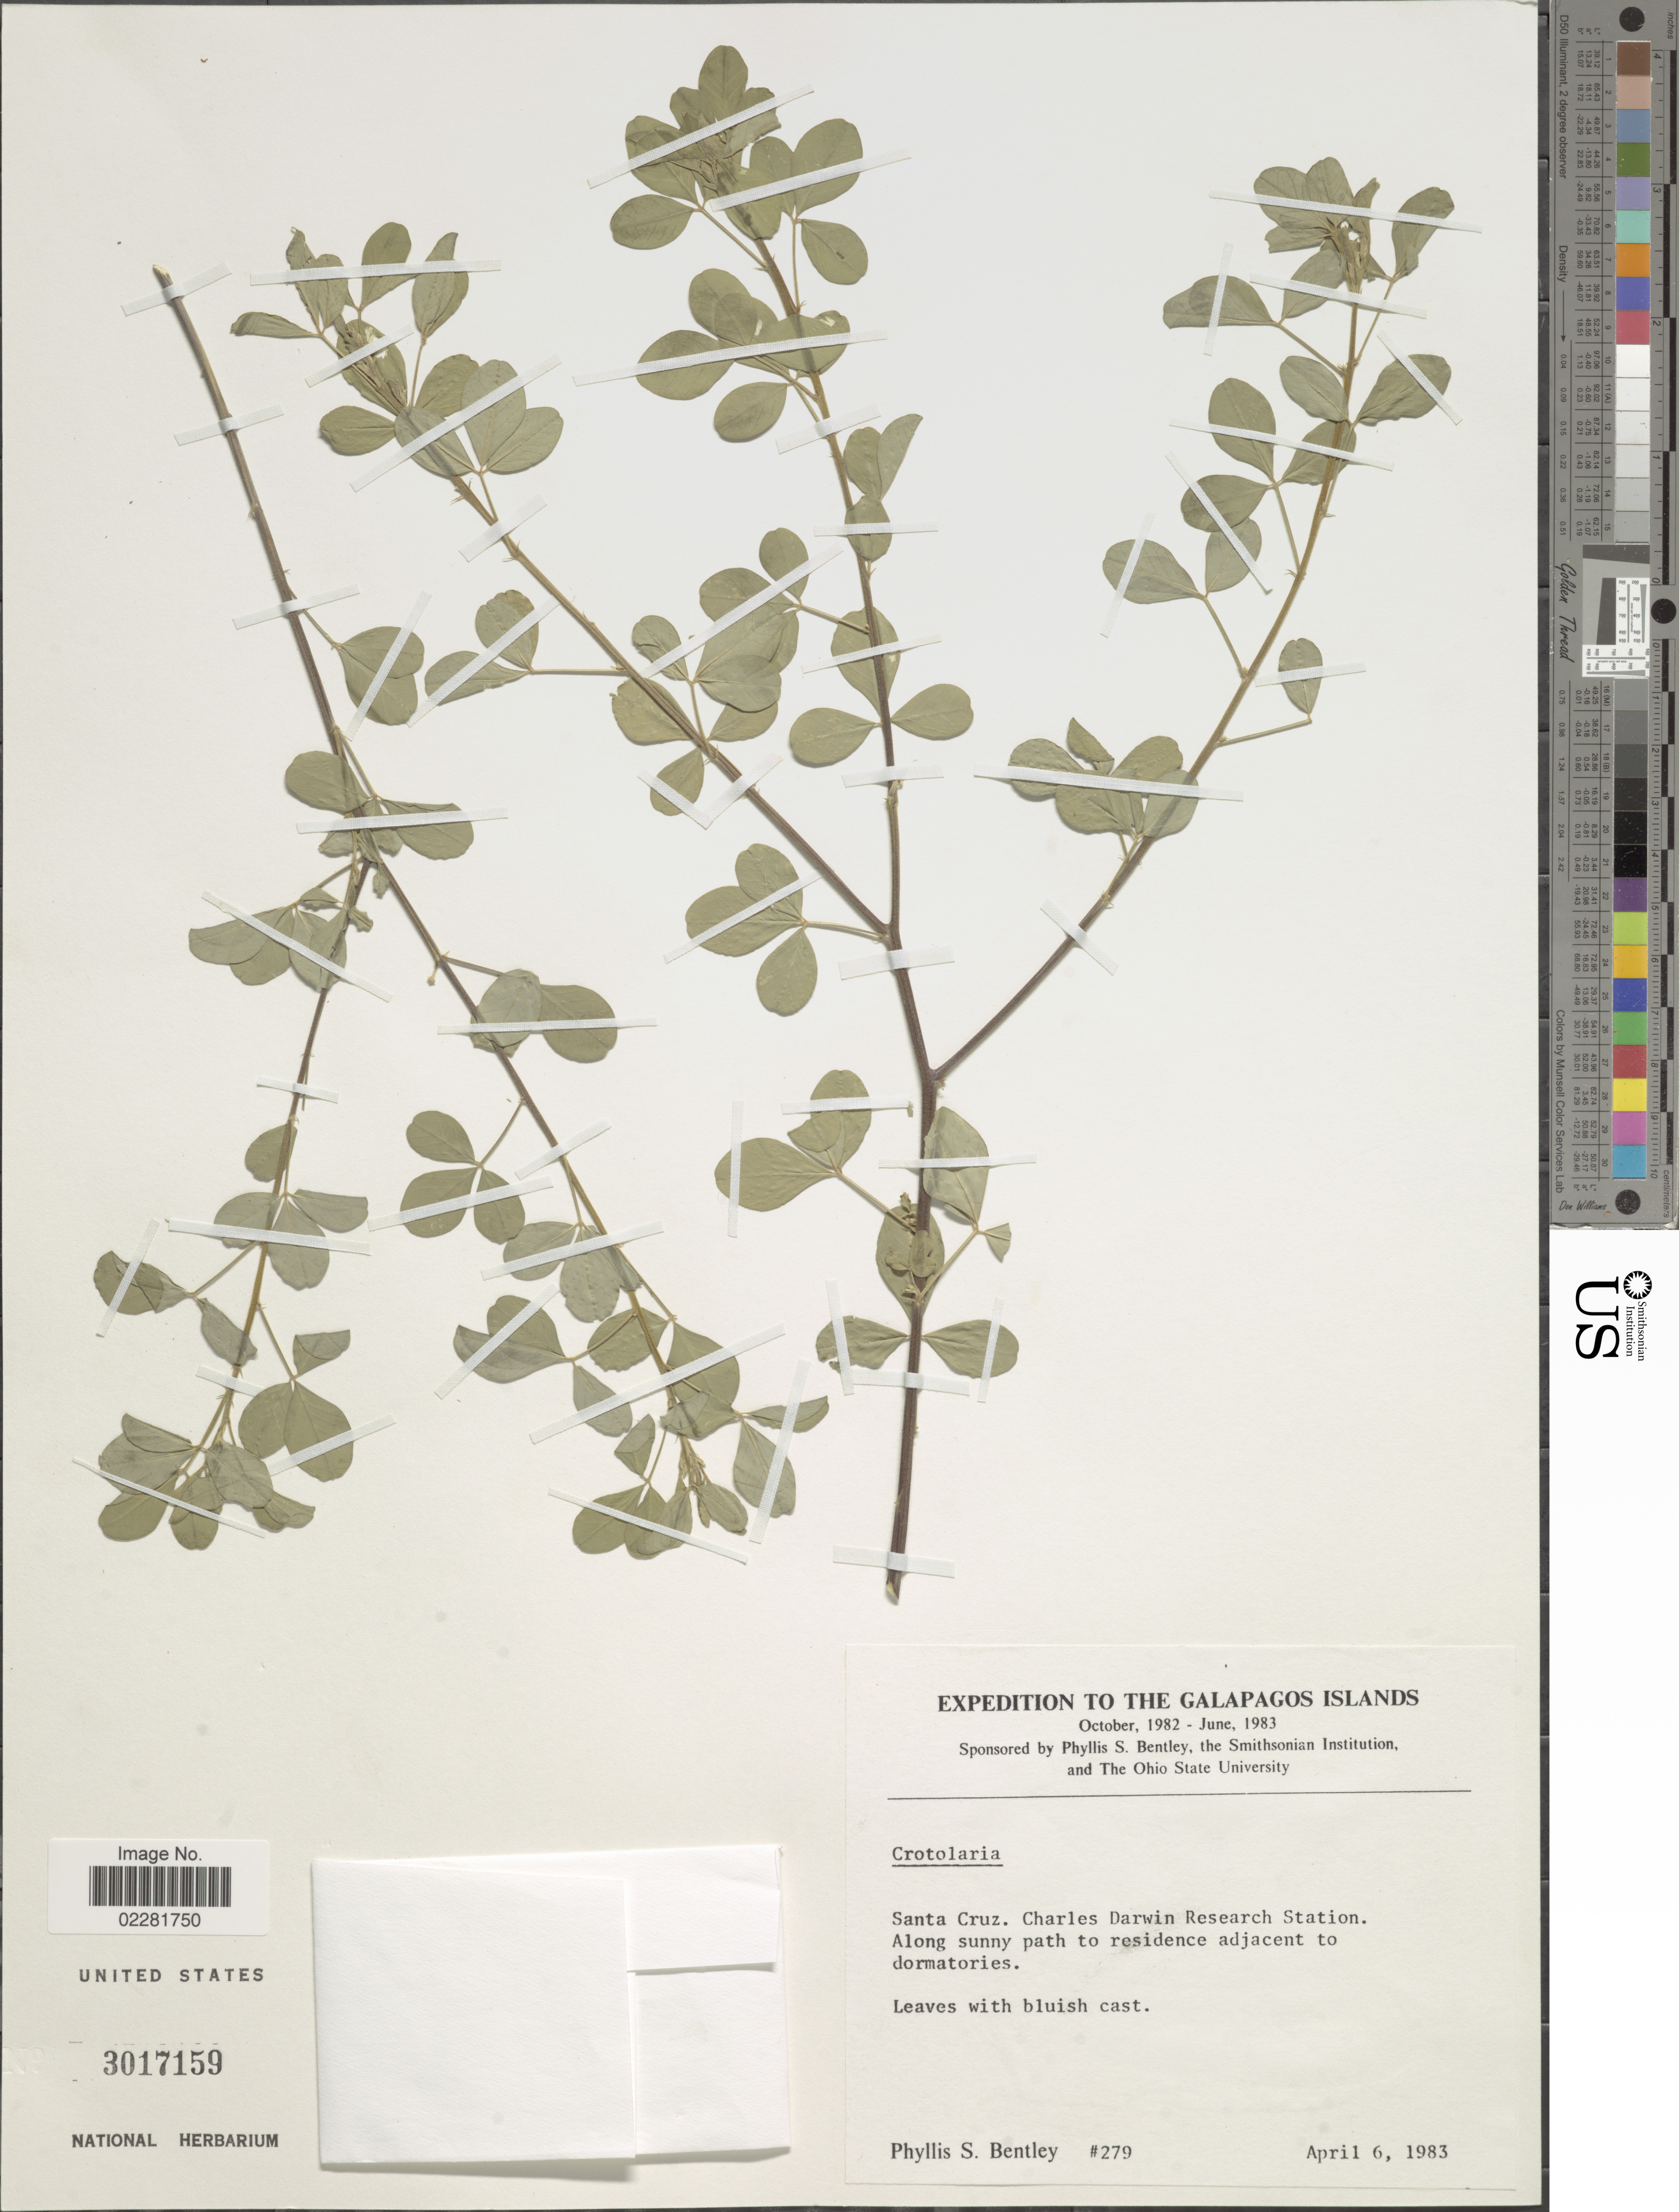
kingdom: Plantae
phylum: Tracheophyta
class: Magnoliopsida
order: Fabales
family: Fabaceae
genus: Crotalaria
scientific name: Crotalaria sp.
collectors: P. S. Bentley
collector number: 279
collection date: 1983-04-06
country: Ecuador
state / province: Colón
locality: Galapagos Islands, Santa Cruz, Charles Darwin Research Station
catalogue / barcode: US 3017159